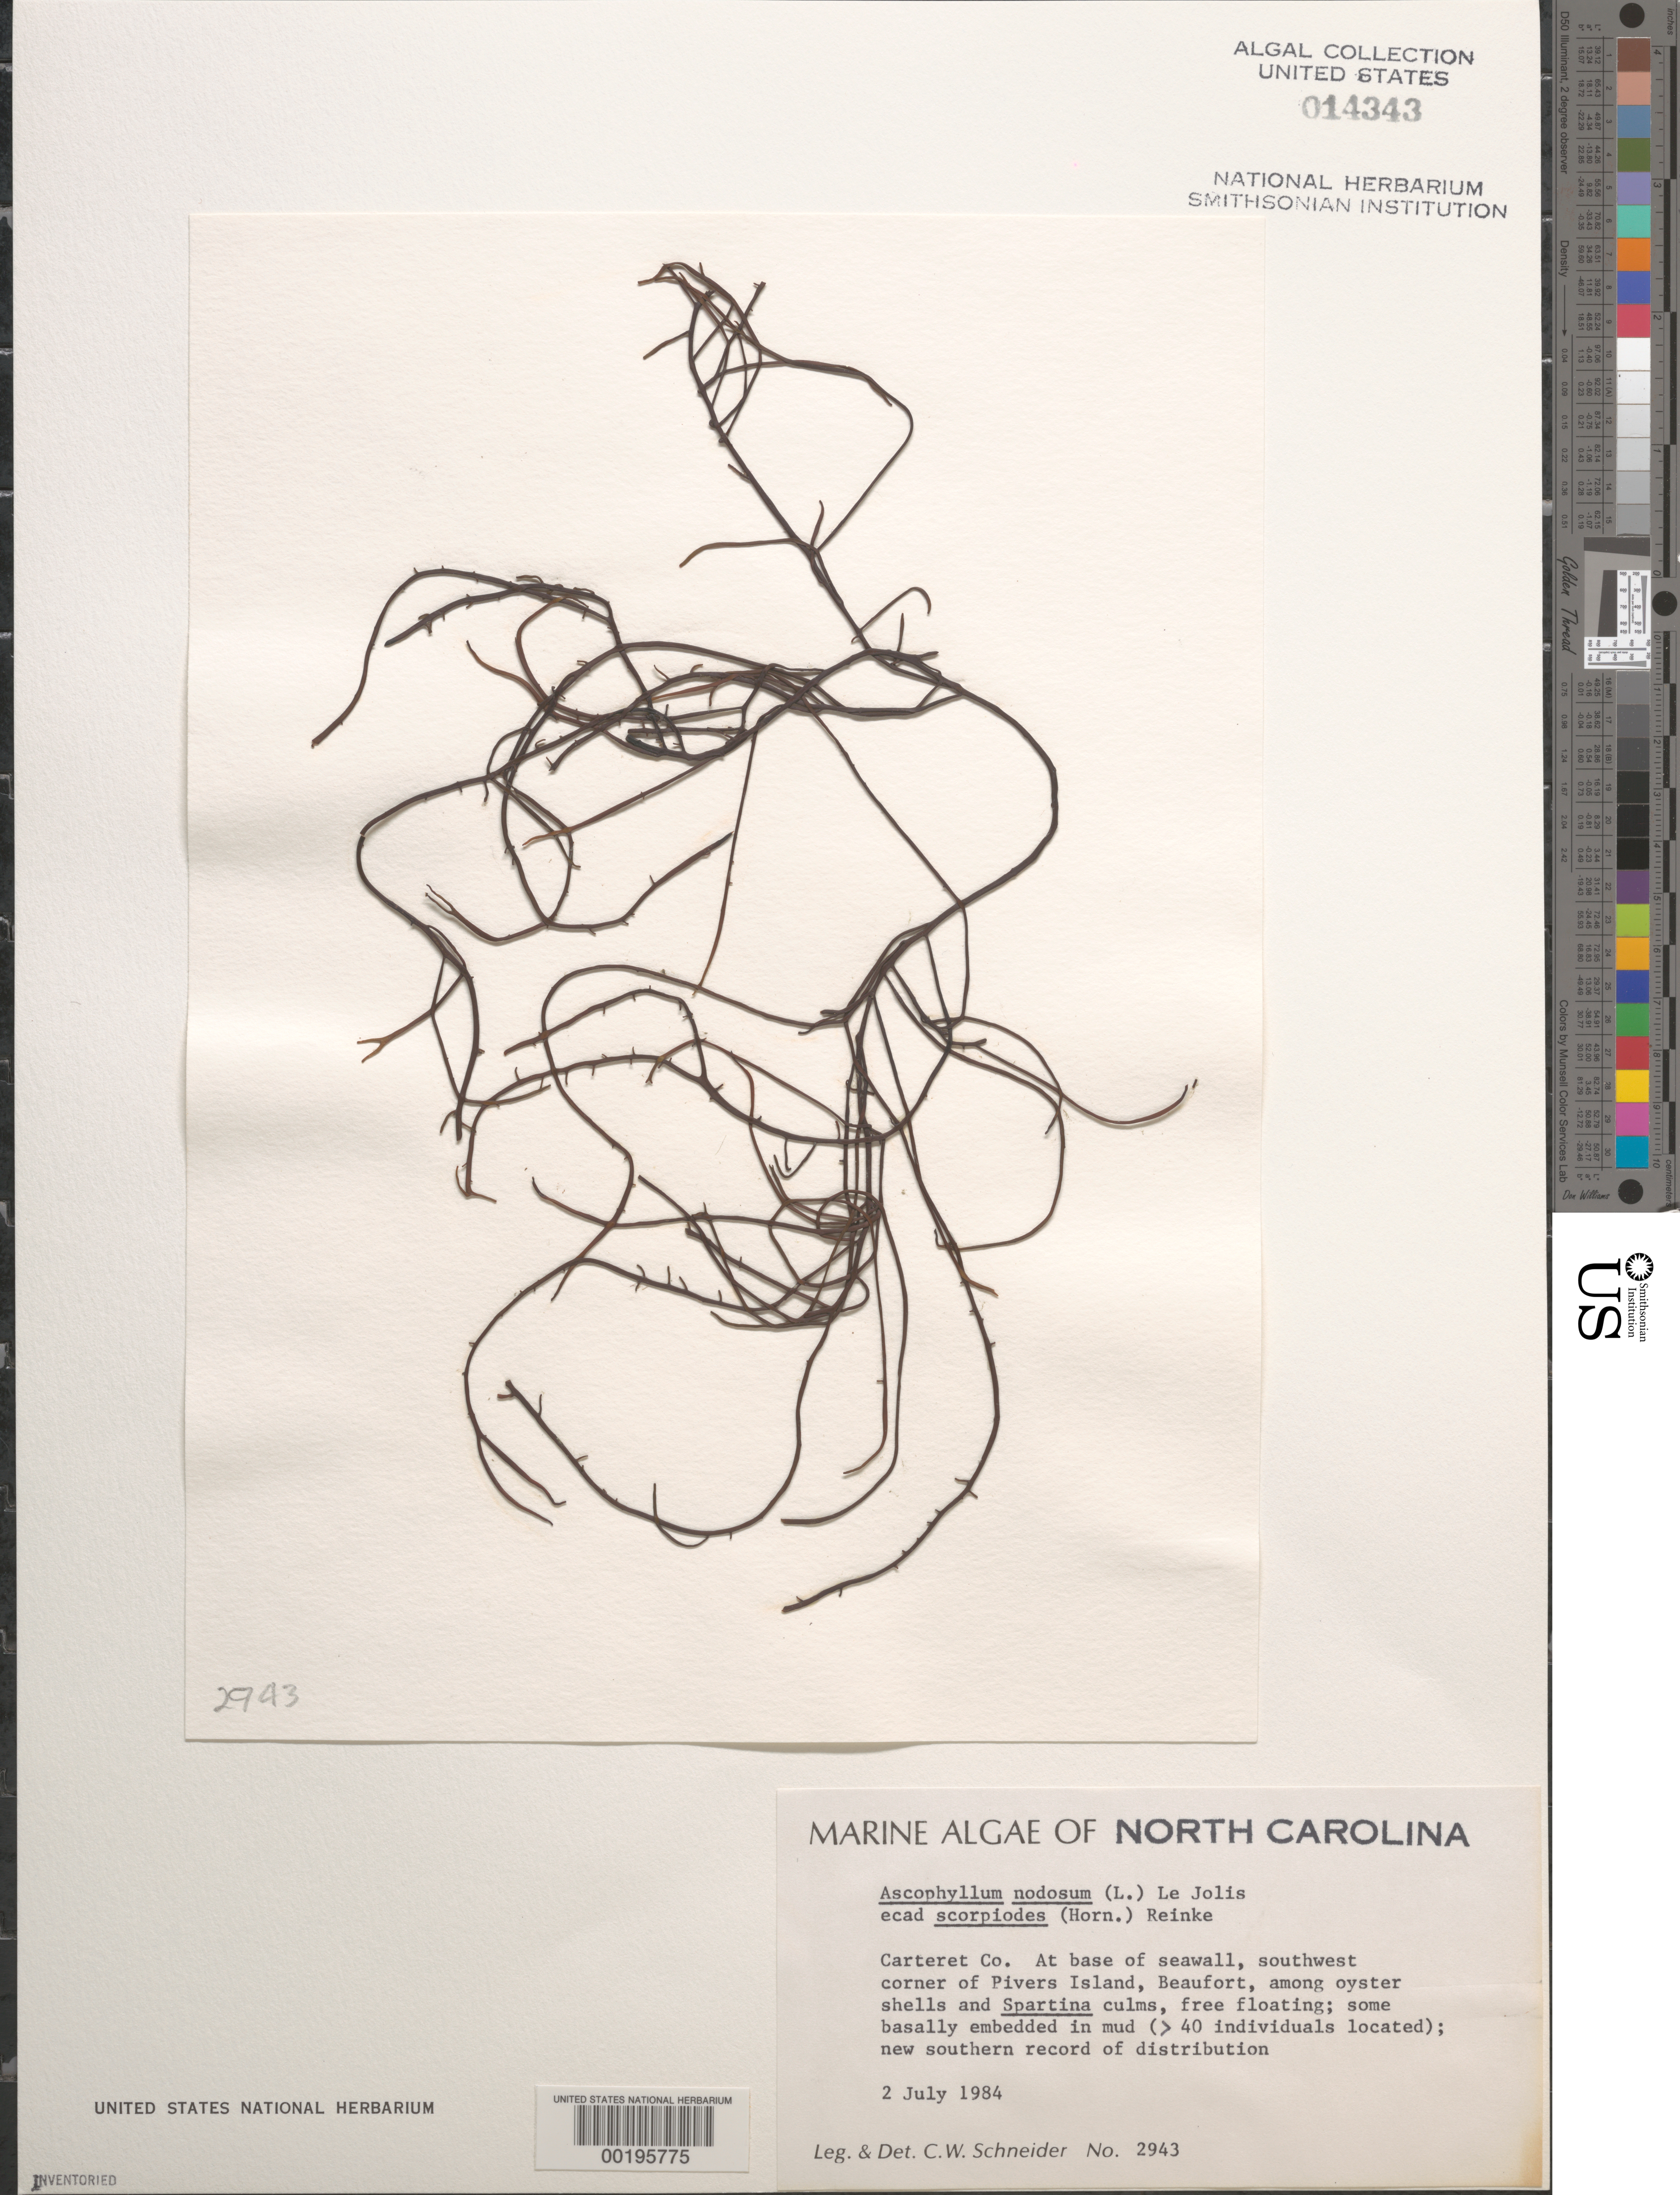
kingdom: Chromista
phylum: Ochrophyta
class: Phaeophyceae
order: Fucales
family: Fucaceae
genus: Ascophyllum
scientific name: Ascophyllum nodosum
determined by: Schneider, C. W.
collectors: C. W. Schneider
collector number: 2943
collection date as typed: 02 Jul 1984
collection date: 1984-07-02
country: United States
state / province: North Carolina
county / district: Carteret County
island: Pivers Island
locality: Beaufort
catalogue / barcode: US 14343